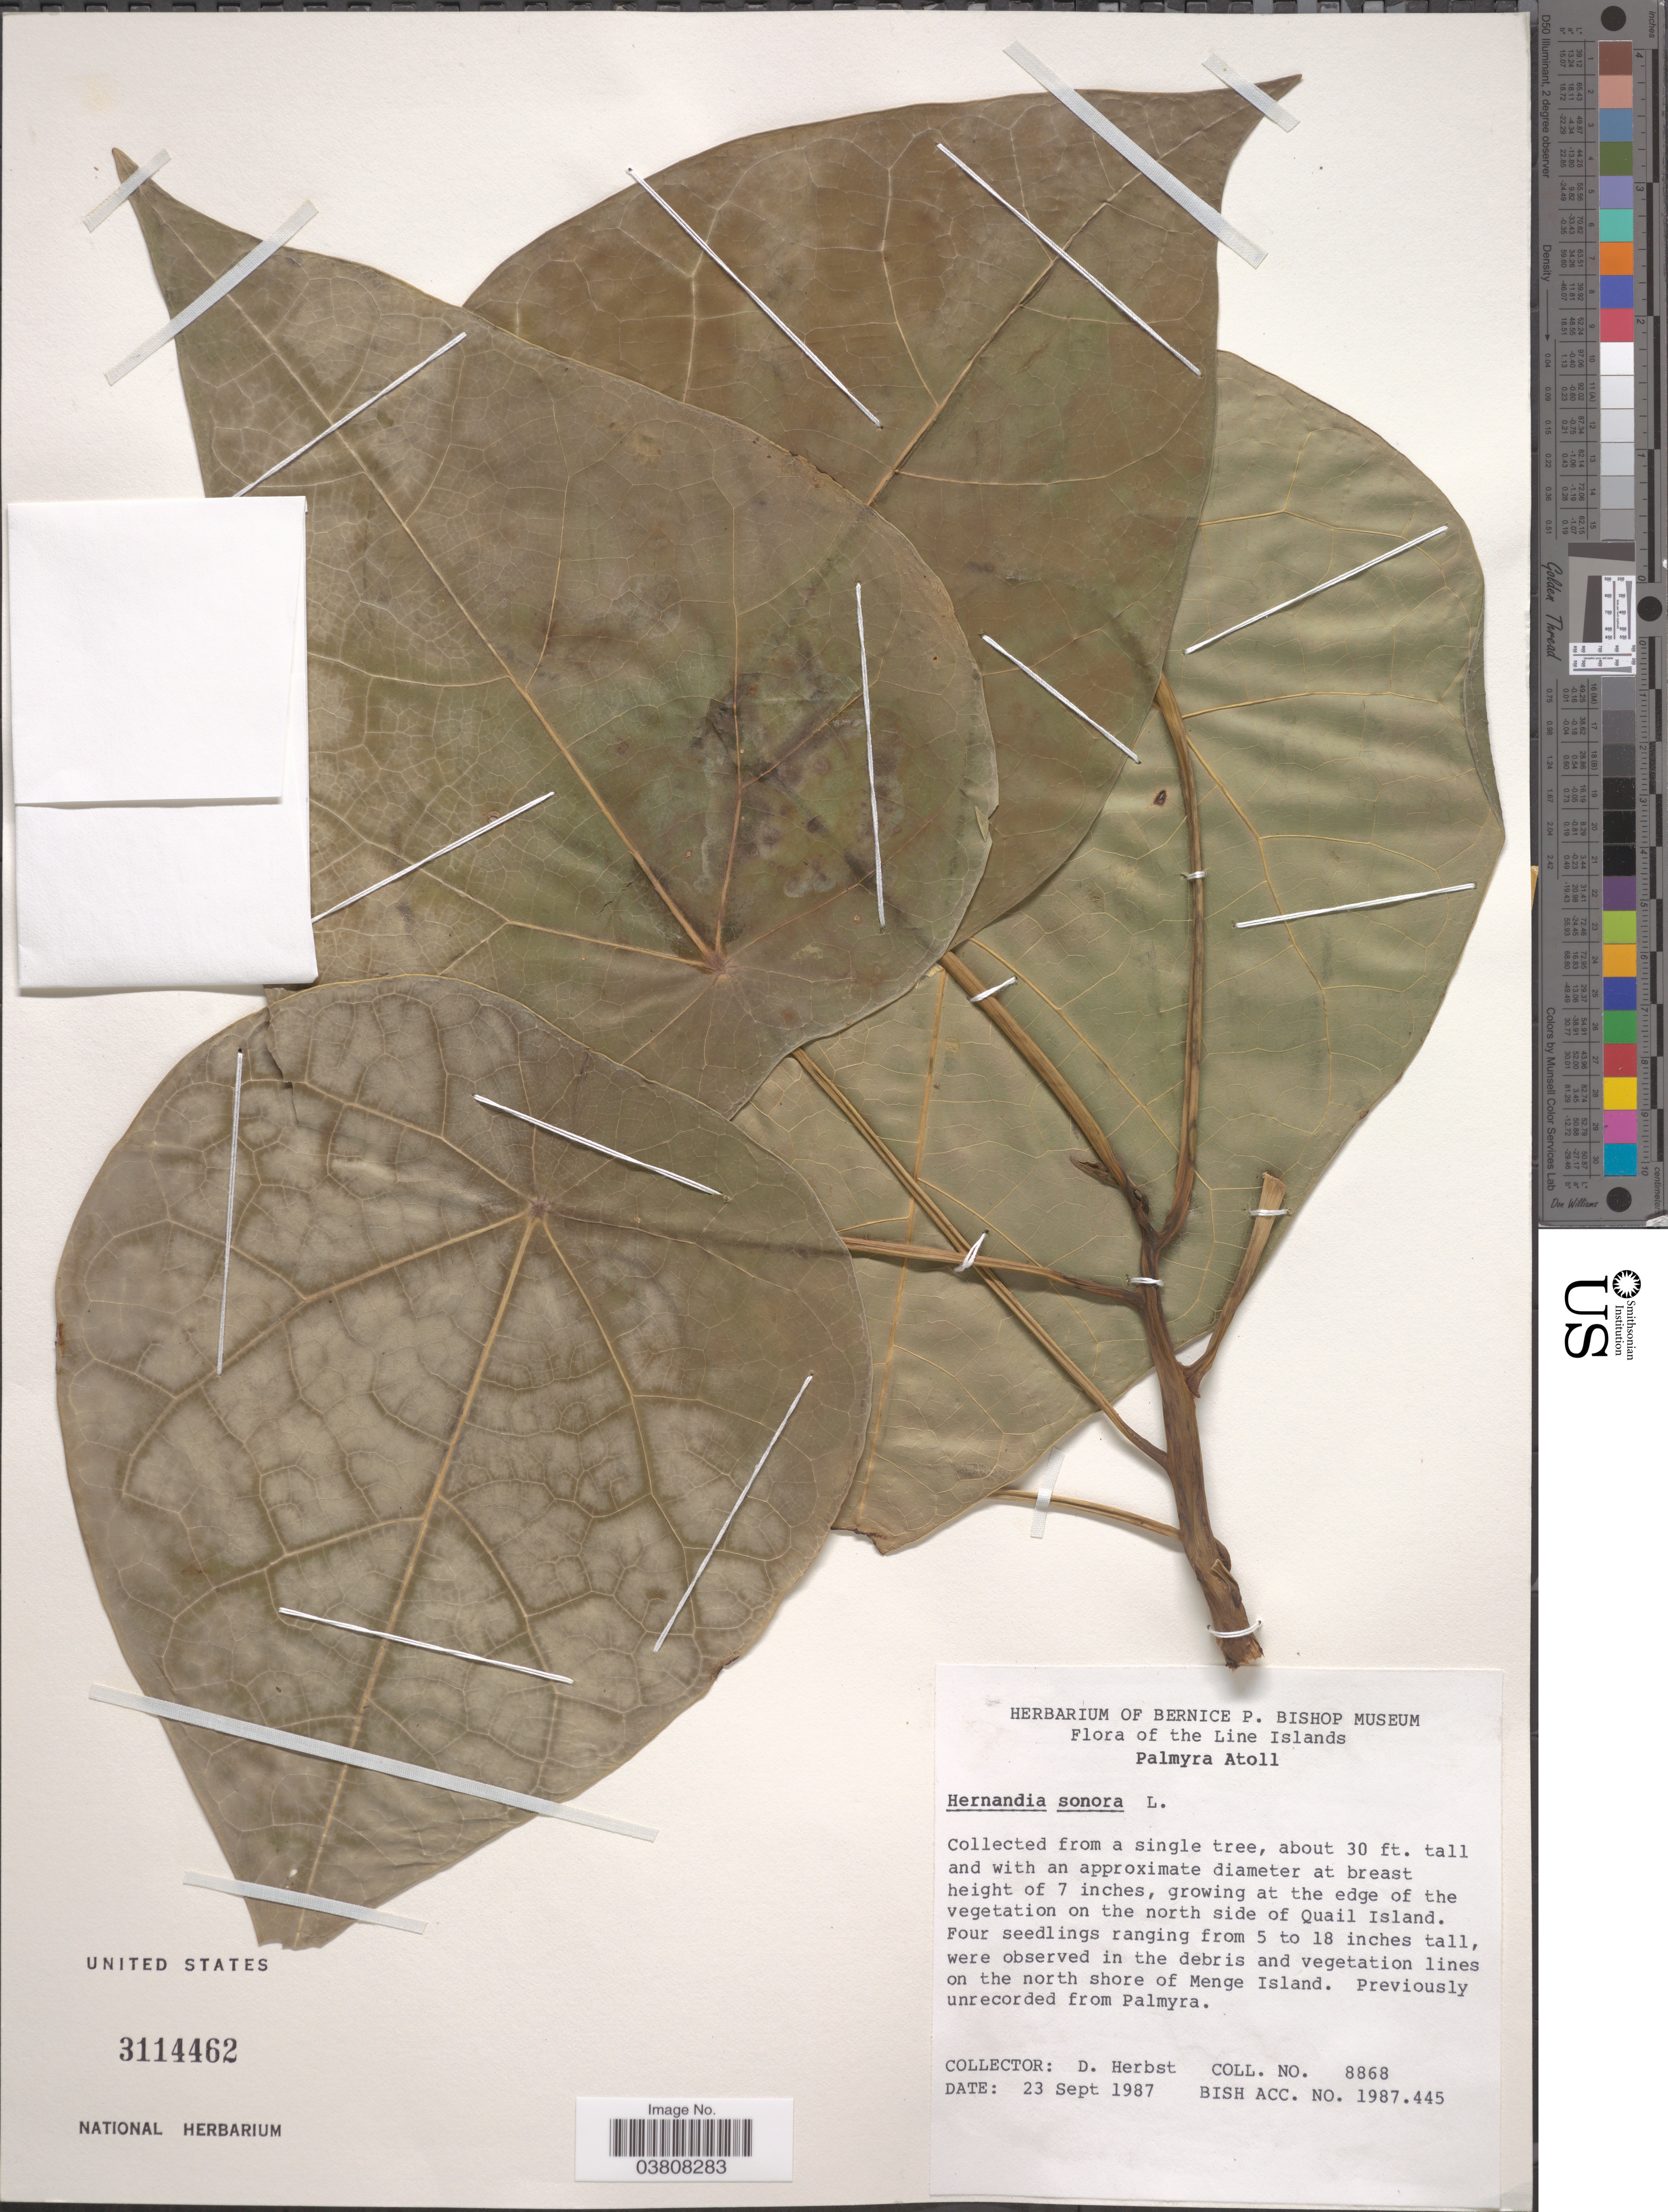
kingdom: Plantae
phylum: Tracheophyta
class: Magnoliopsida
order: Laurales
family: Hernandiaceae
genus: Hernandia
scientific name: Hernandia nymphaeifolia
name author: (C. Presl) Kubitzki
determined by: Strong, Mark T., (BOT), Smithsonian Institution - National Museum of Natural History (UNITED STATES)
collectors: D. Herbst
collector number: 8868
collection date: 1987-09-23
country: U.S. Administered Pacific Islands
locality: The Line Islands. Palmyra Atoll. On the north side of Quail Island. On the north shore of Menge Island.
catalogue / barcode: US 3114462